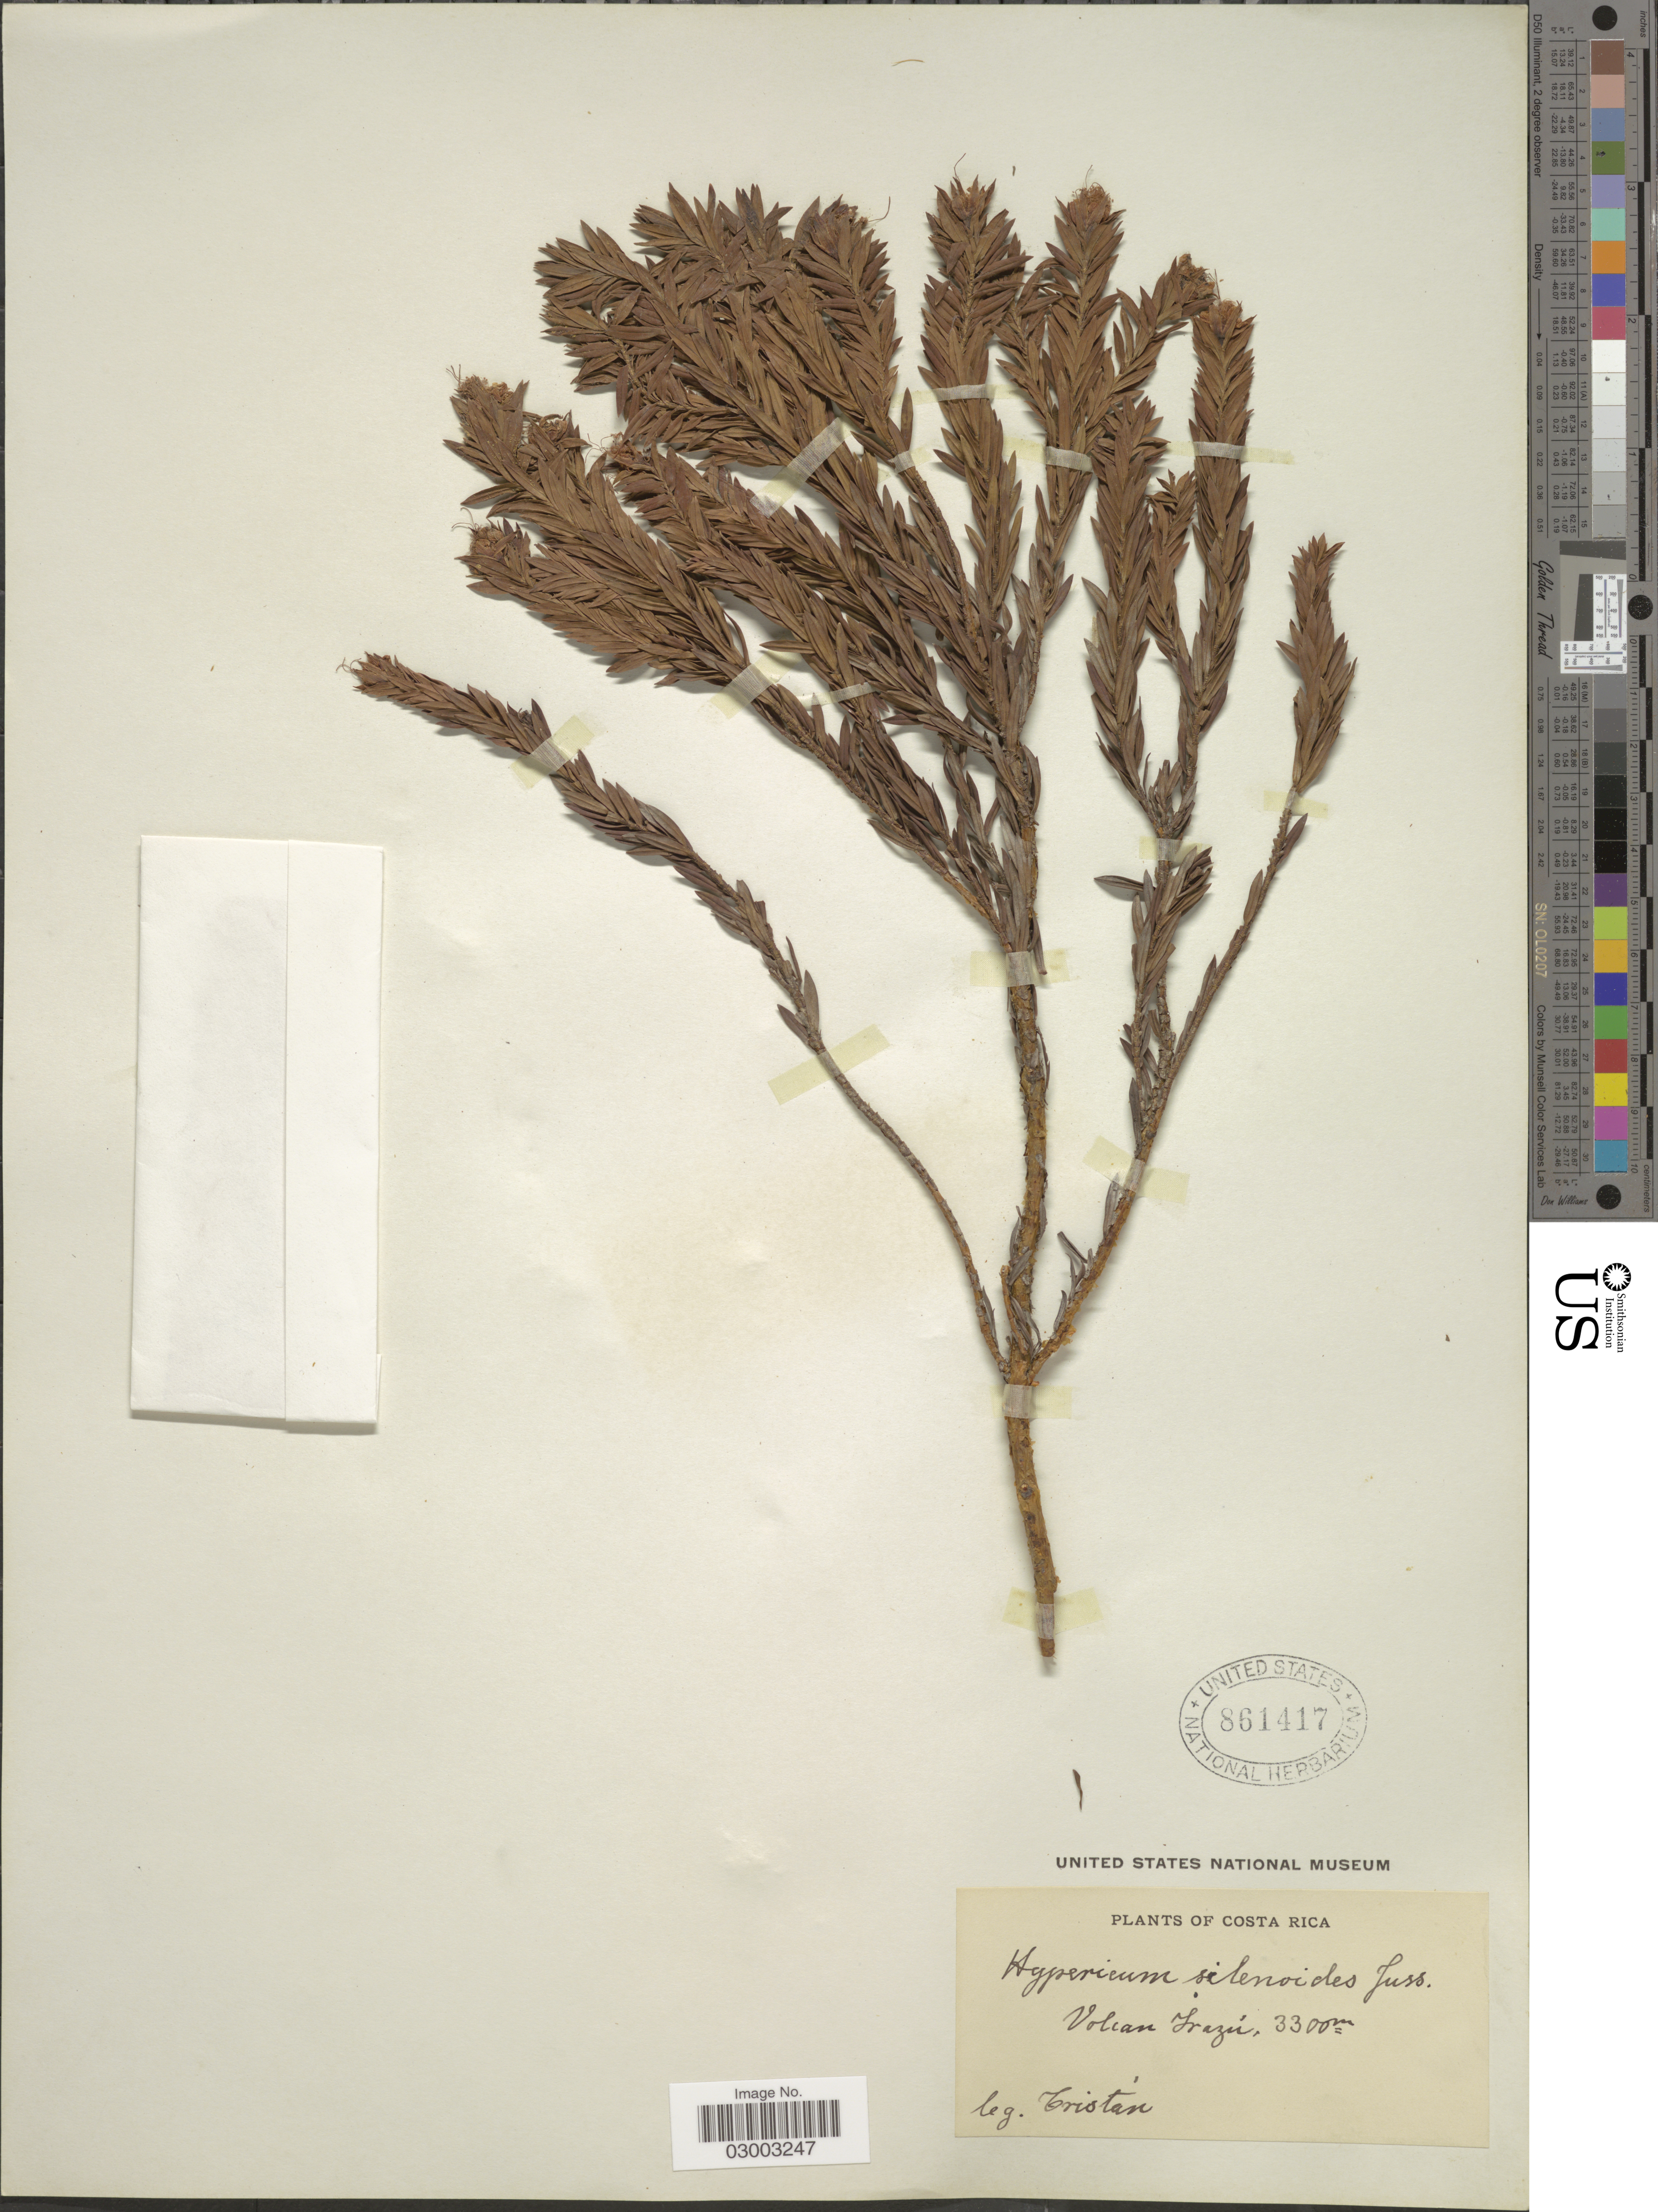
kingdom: Plantae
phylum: Tracheophyta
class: Magnoliopsida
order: Malpighiales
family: Hypericaceae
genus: Hypericum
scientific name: Hypericum irazuense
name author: Kuntze ex N. Robson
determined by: Strong, Mark T., (BOT), Smithsonian Institution - National Museum of Natural History (UNITED STATES)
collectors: Tristán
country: Costa Rica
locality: Volcan Irazú.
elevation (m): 3300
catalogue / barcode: US 861417